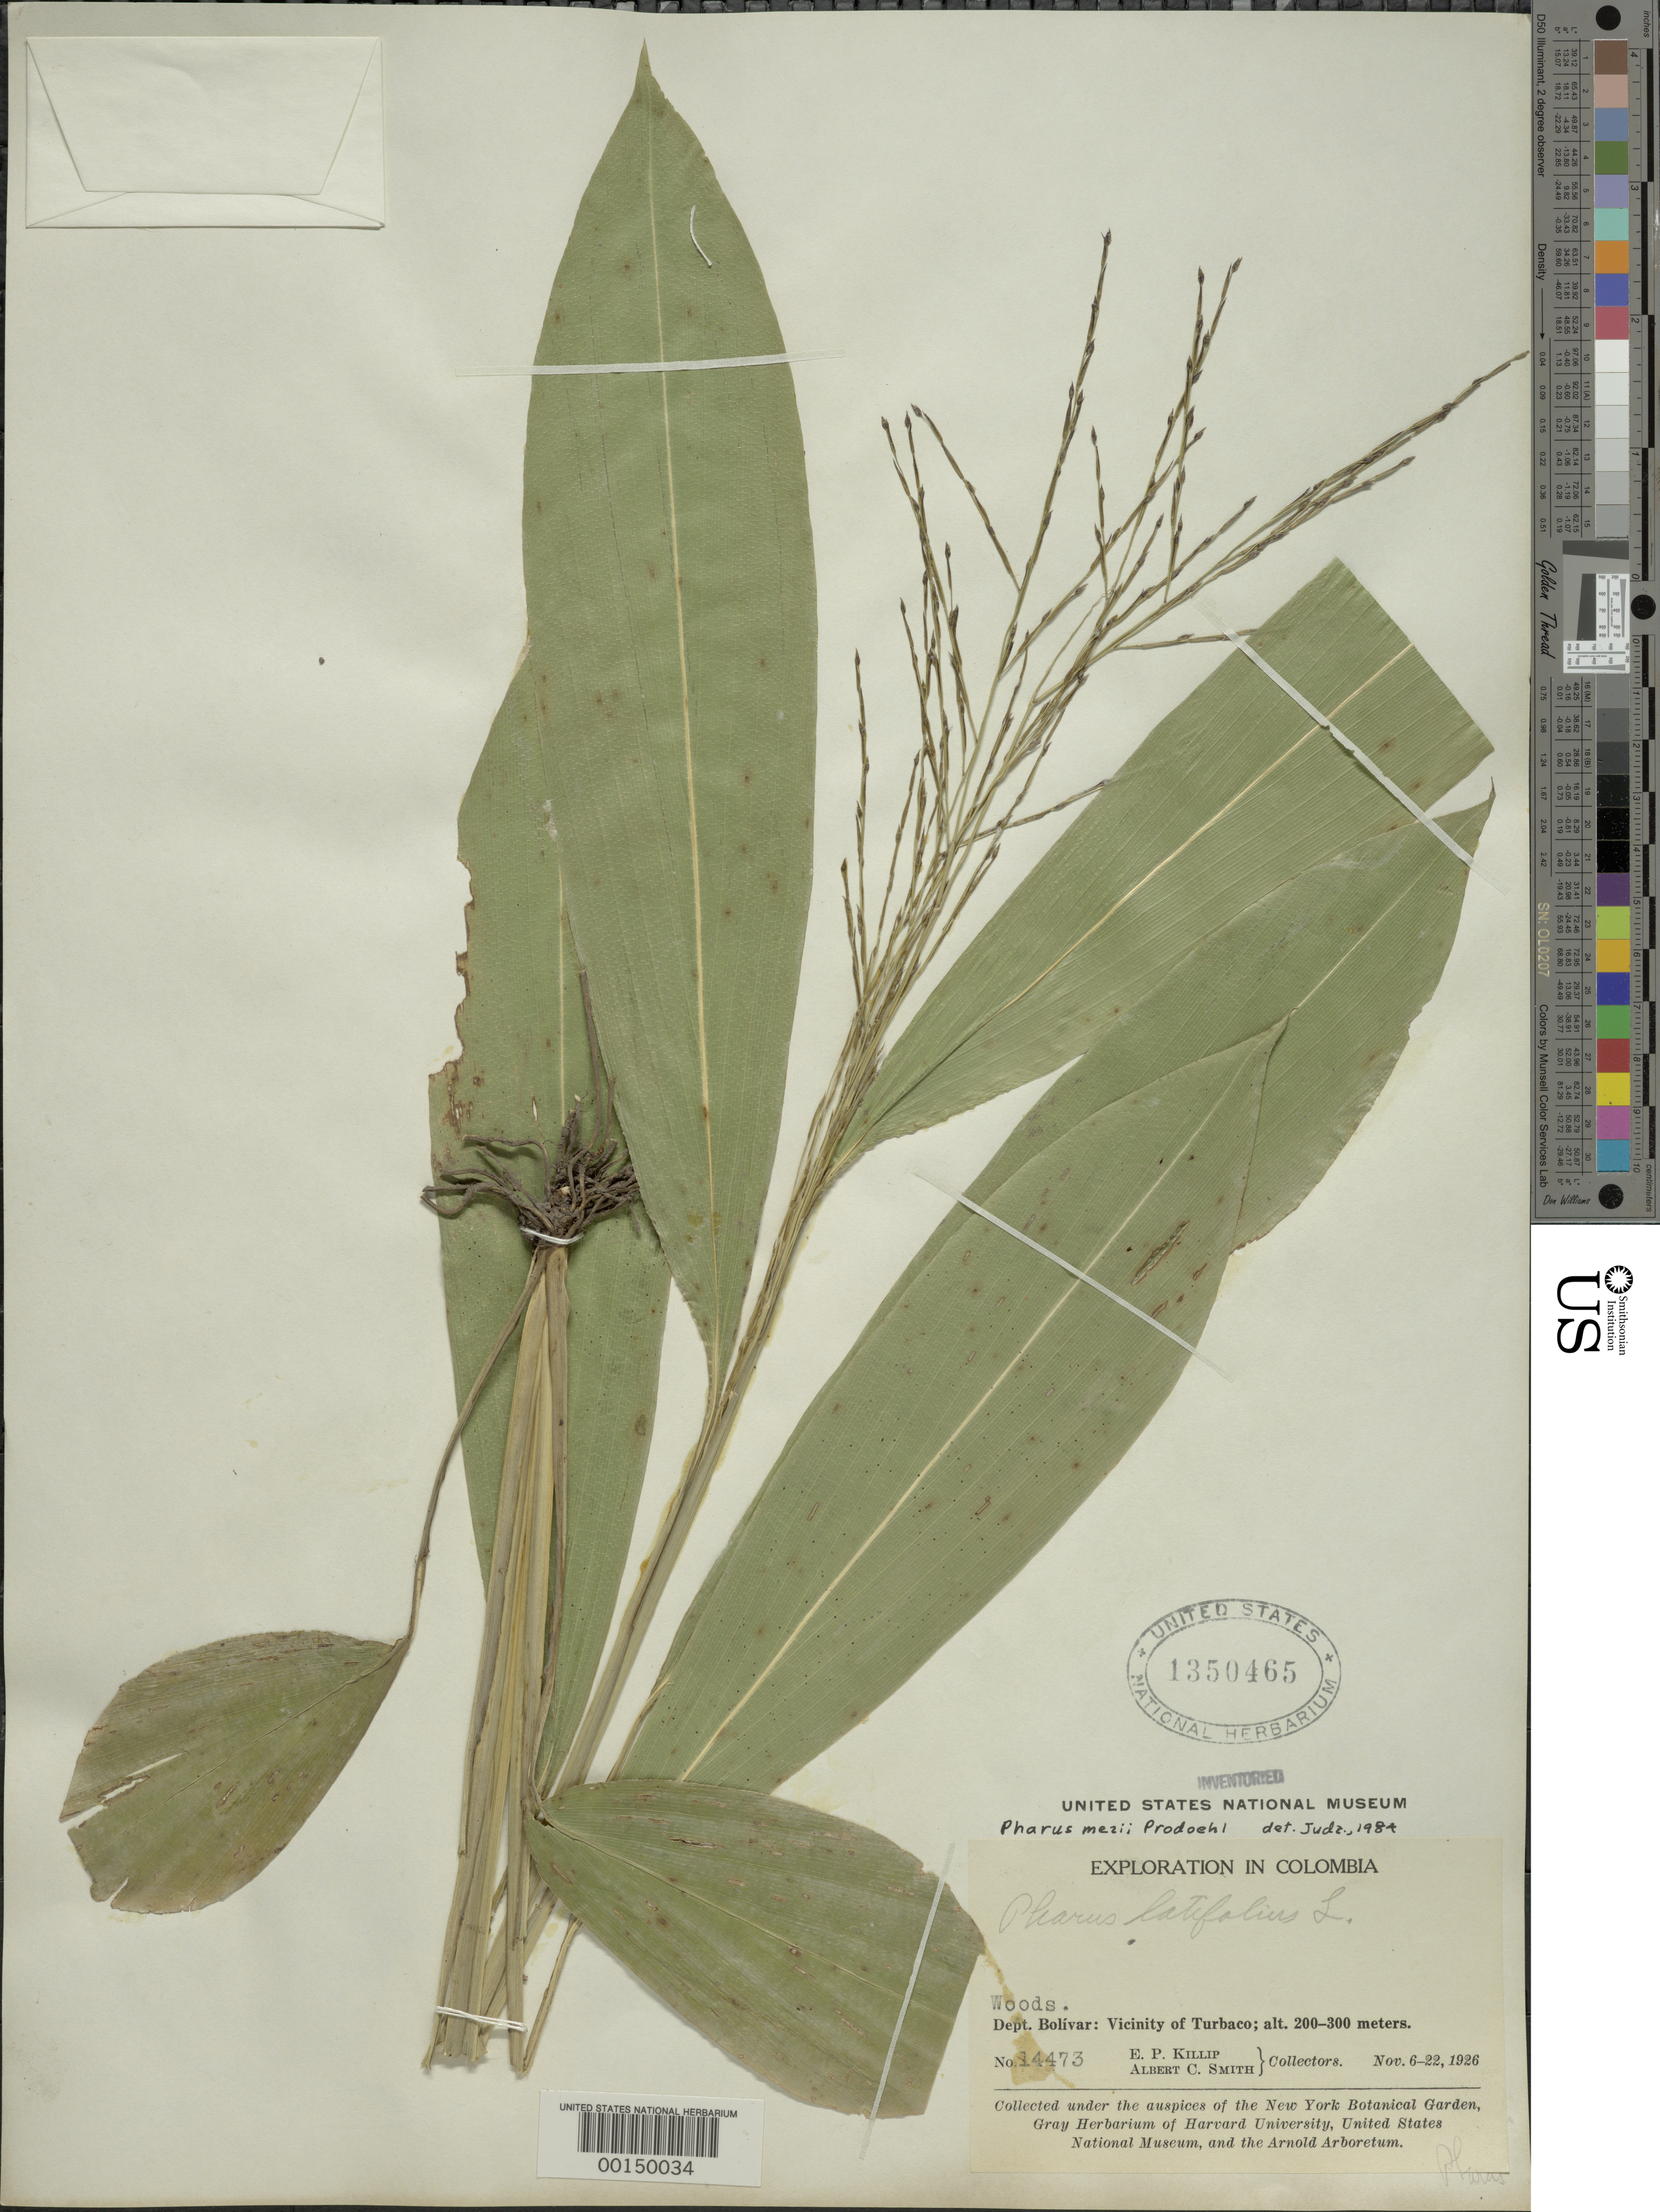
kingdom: Plantae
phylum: Tracheophyta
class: Liliopsida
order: Poales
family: Poaceae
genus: Pharus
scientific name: Pharus mezii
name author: Prod.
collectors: E. P. Killip & A. C. Smith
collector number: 14473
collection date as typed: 06 Nov 1926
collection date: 1926-11-06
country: Colombia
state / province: Bolívar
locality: Turbaco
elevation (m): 200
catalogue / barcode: US 1350465